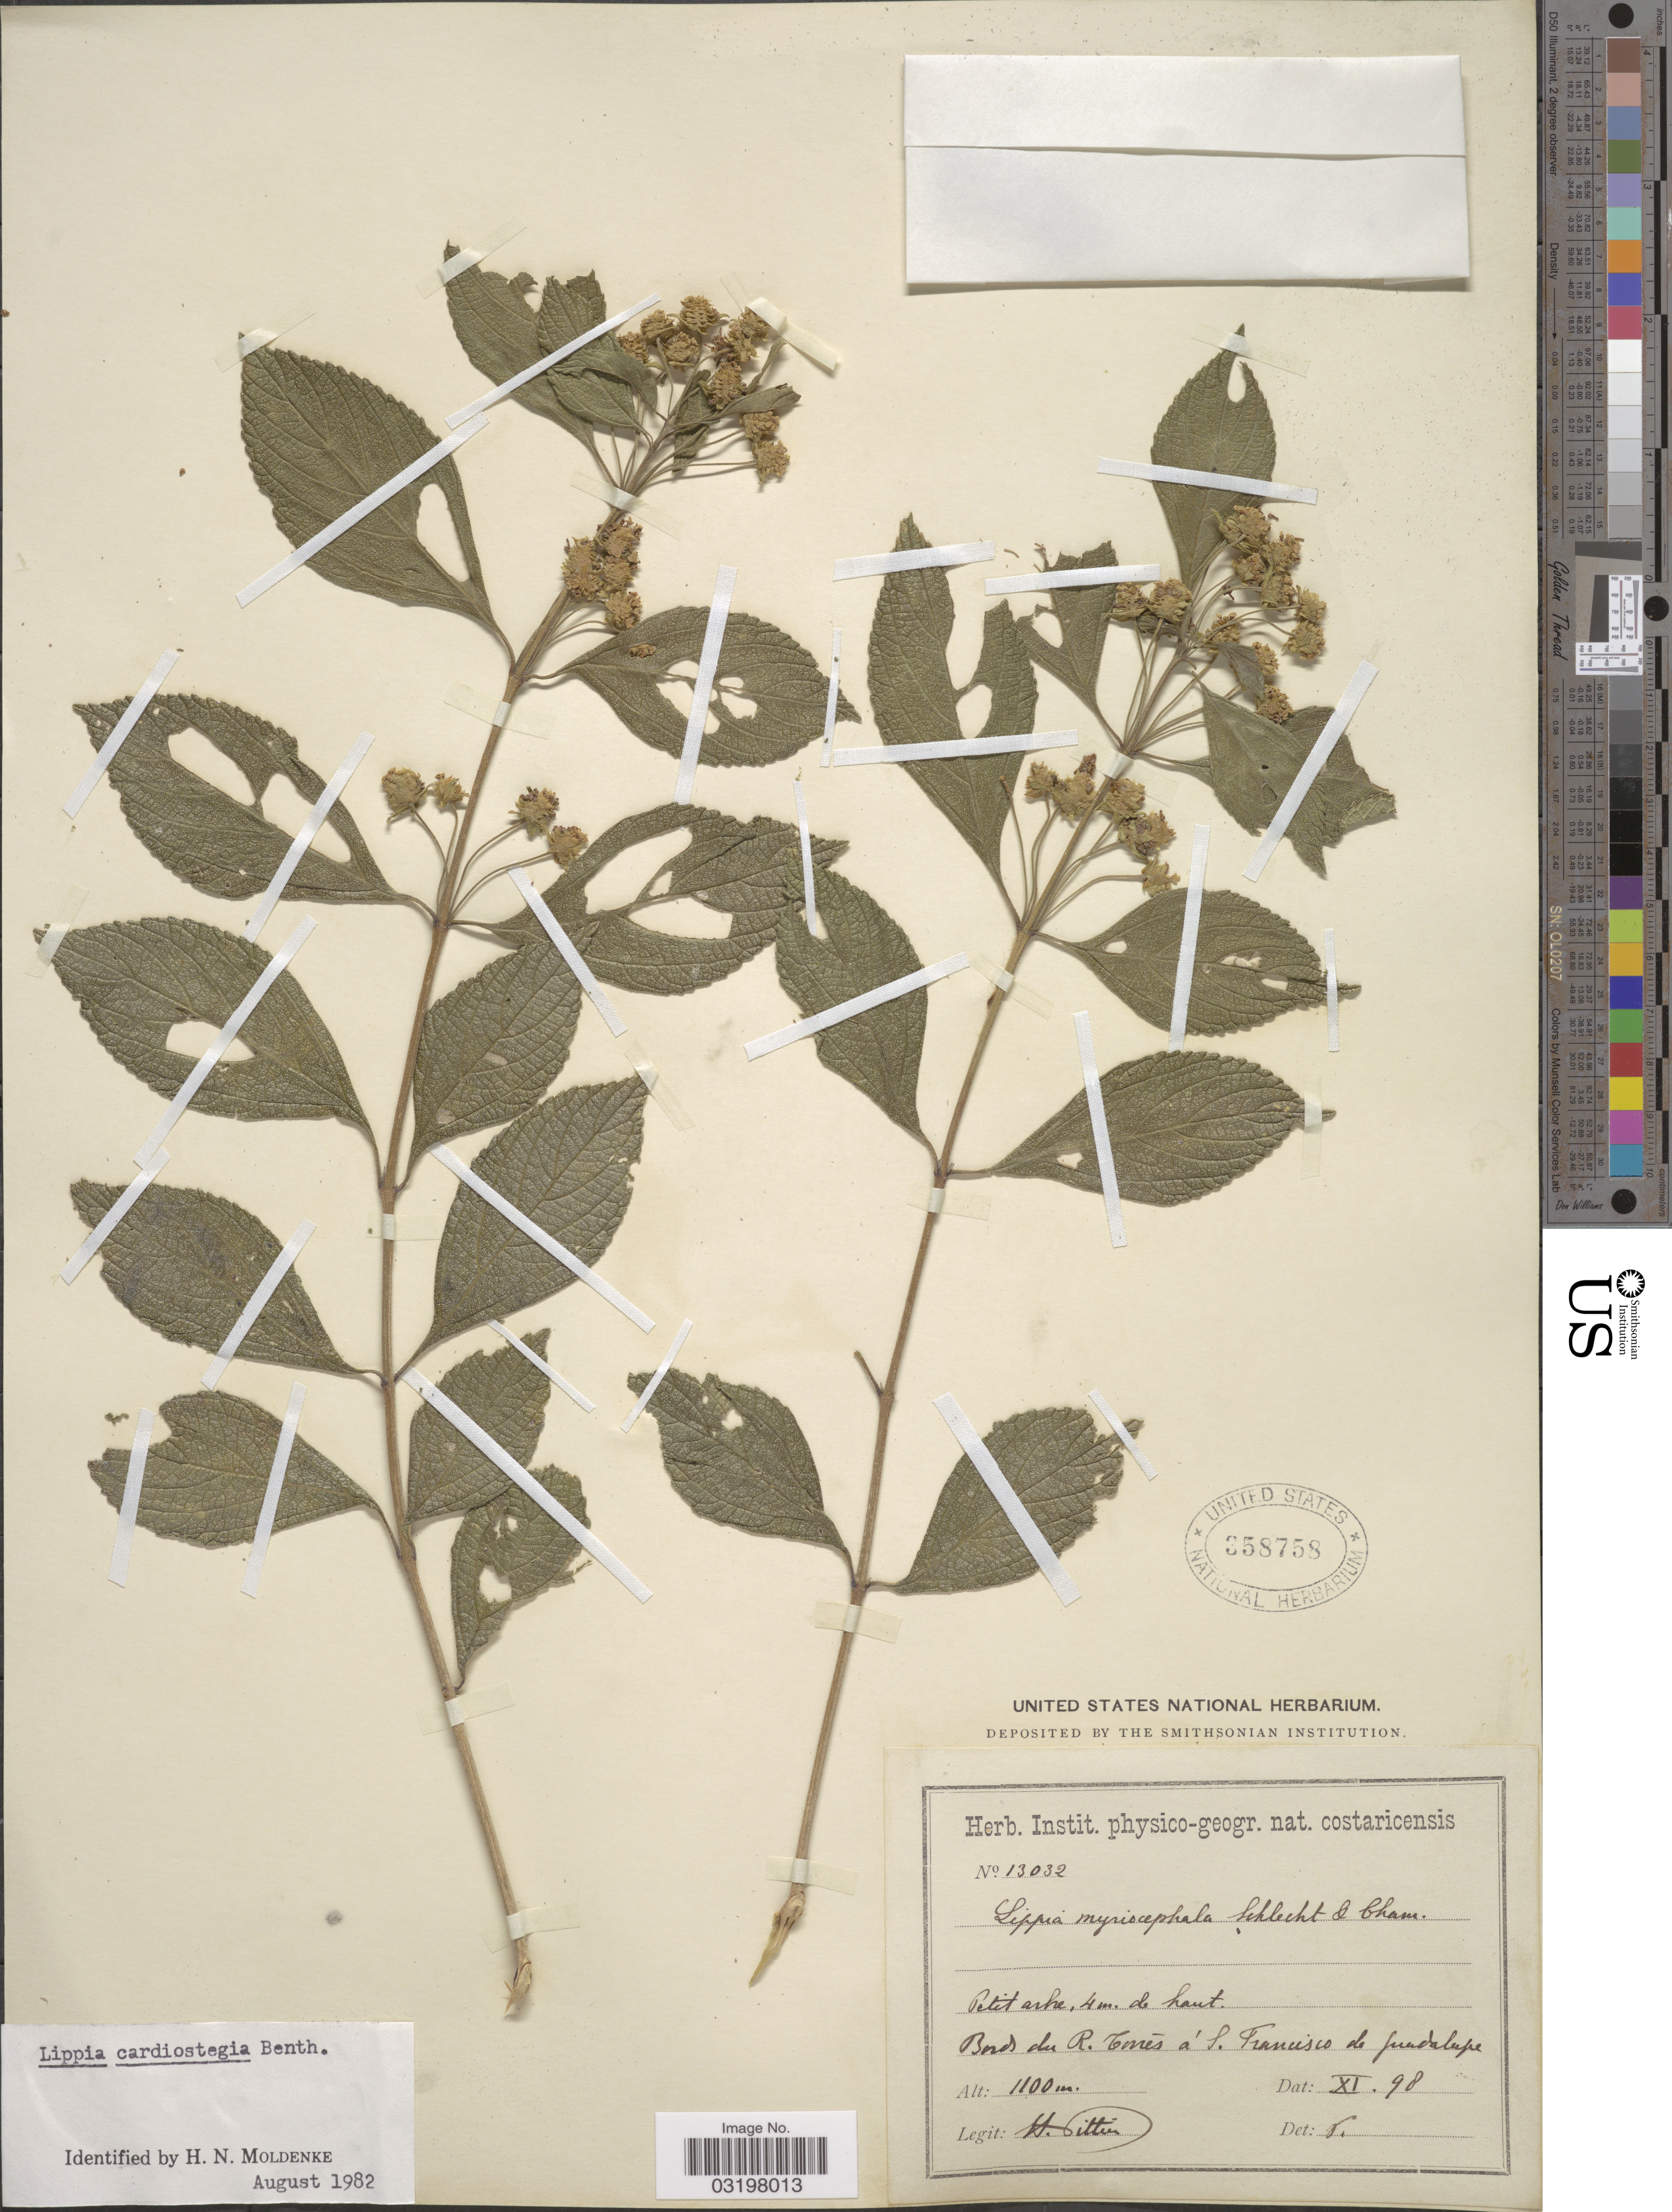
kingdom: Plantae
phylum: Tracheophyta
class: Magnoliopsida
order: Lamiales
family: Verbenaceae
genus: Lippia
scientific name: Lippia cardiostegia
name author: Benth.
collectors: H. F. Pittier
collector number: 13032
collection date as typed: Transcribed d/m/y: /11/98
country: Costa Rica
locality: Bords du R. Tonés á S. Francisco de guadalupe.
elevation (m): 1100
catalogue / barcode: US 358758